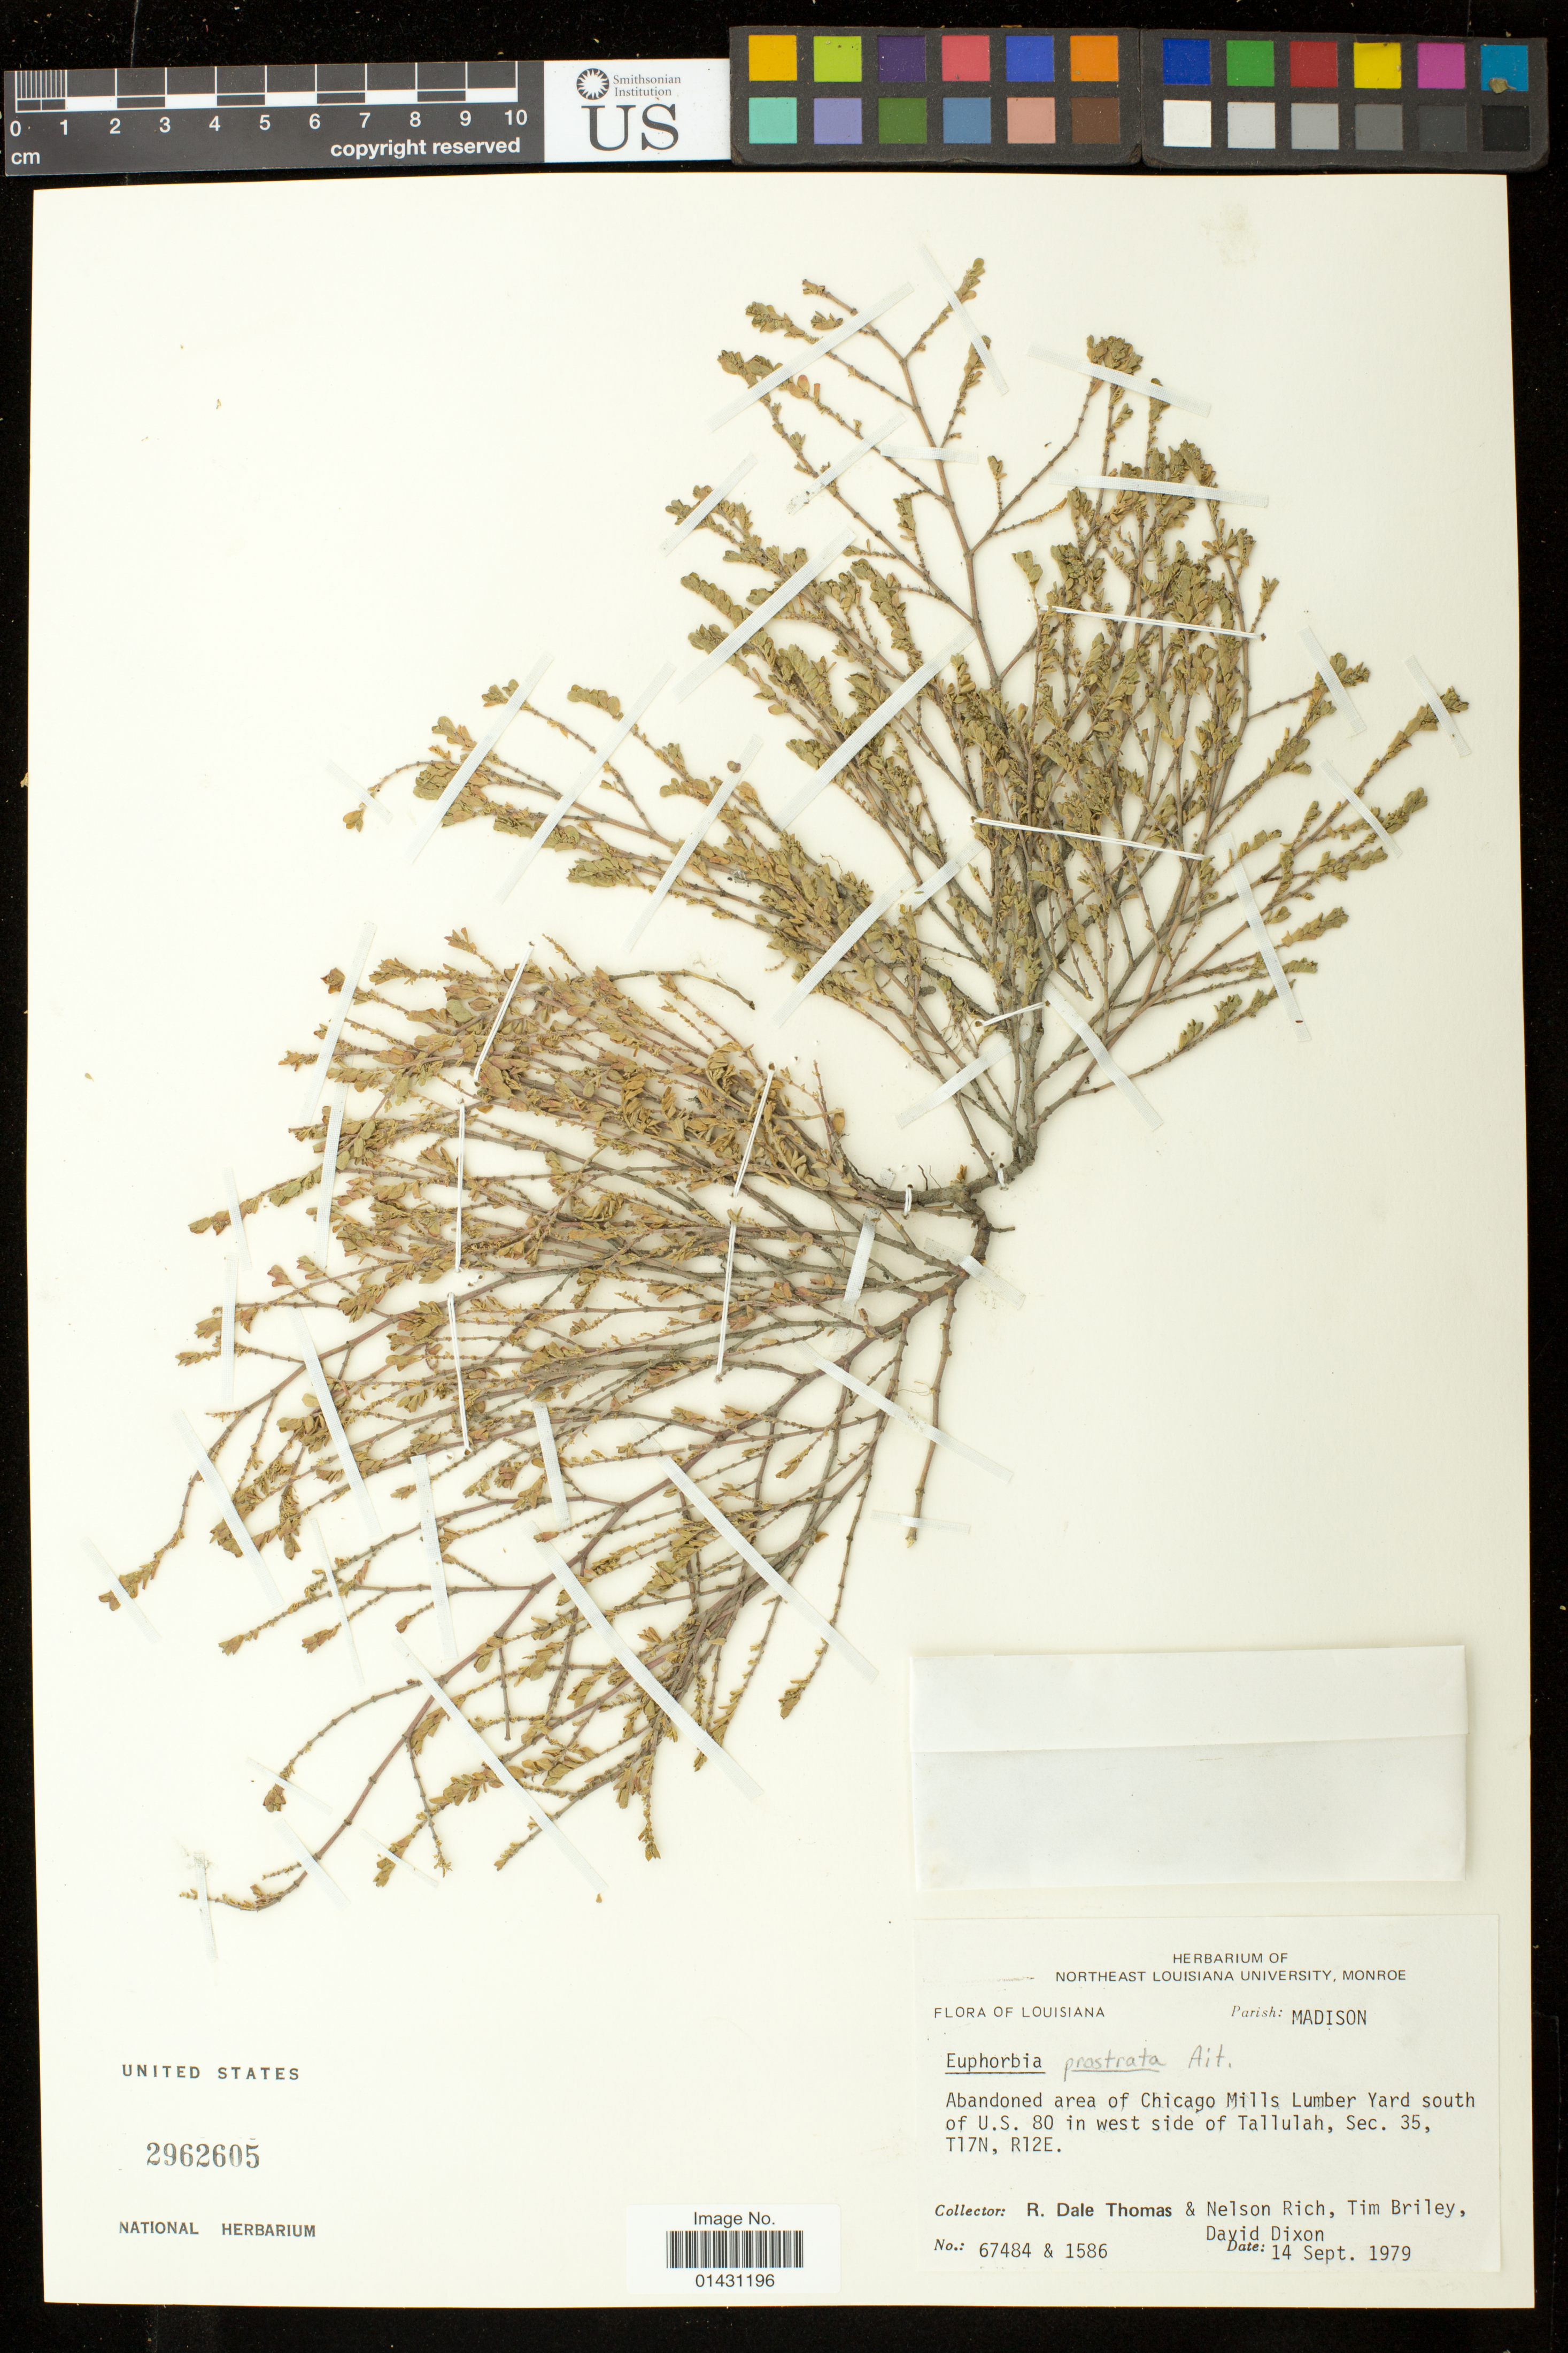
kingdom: Plantae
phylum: Tracheophyta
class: Magnoliopsida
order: Malpighiales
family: Euphorbiaceae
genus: Euphorbia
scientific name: Euphorbia prostrata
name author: Aiton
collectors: R. Thomas, N. Rich, T. Briley & D. Dixon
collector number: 67484 & 1586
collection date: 1979-09-14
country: United States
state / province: Louisiana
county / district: Madison Parish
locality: Abandoned area of Chicago Mills Lumber Yard south of U.S. 80 in west side of Tallulah, Sec. 35, T17N, R12E.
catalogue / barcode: US 2962605